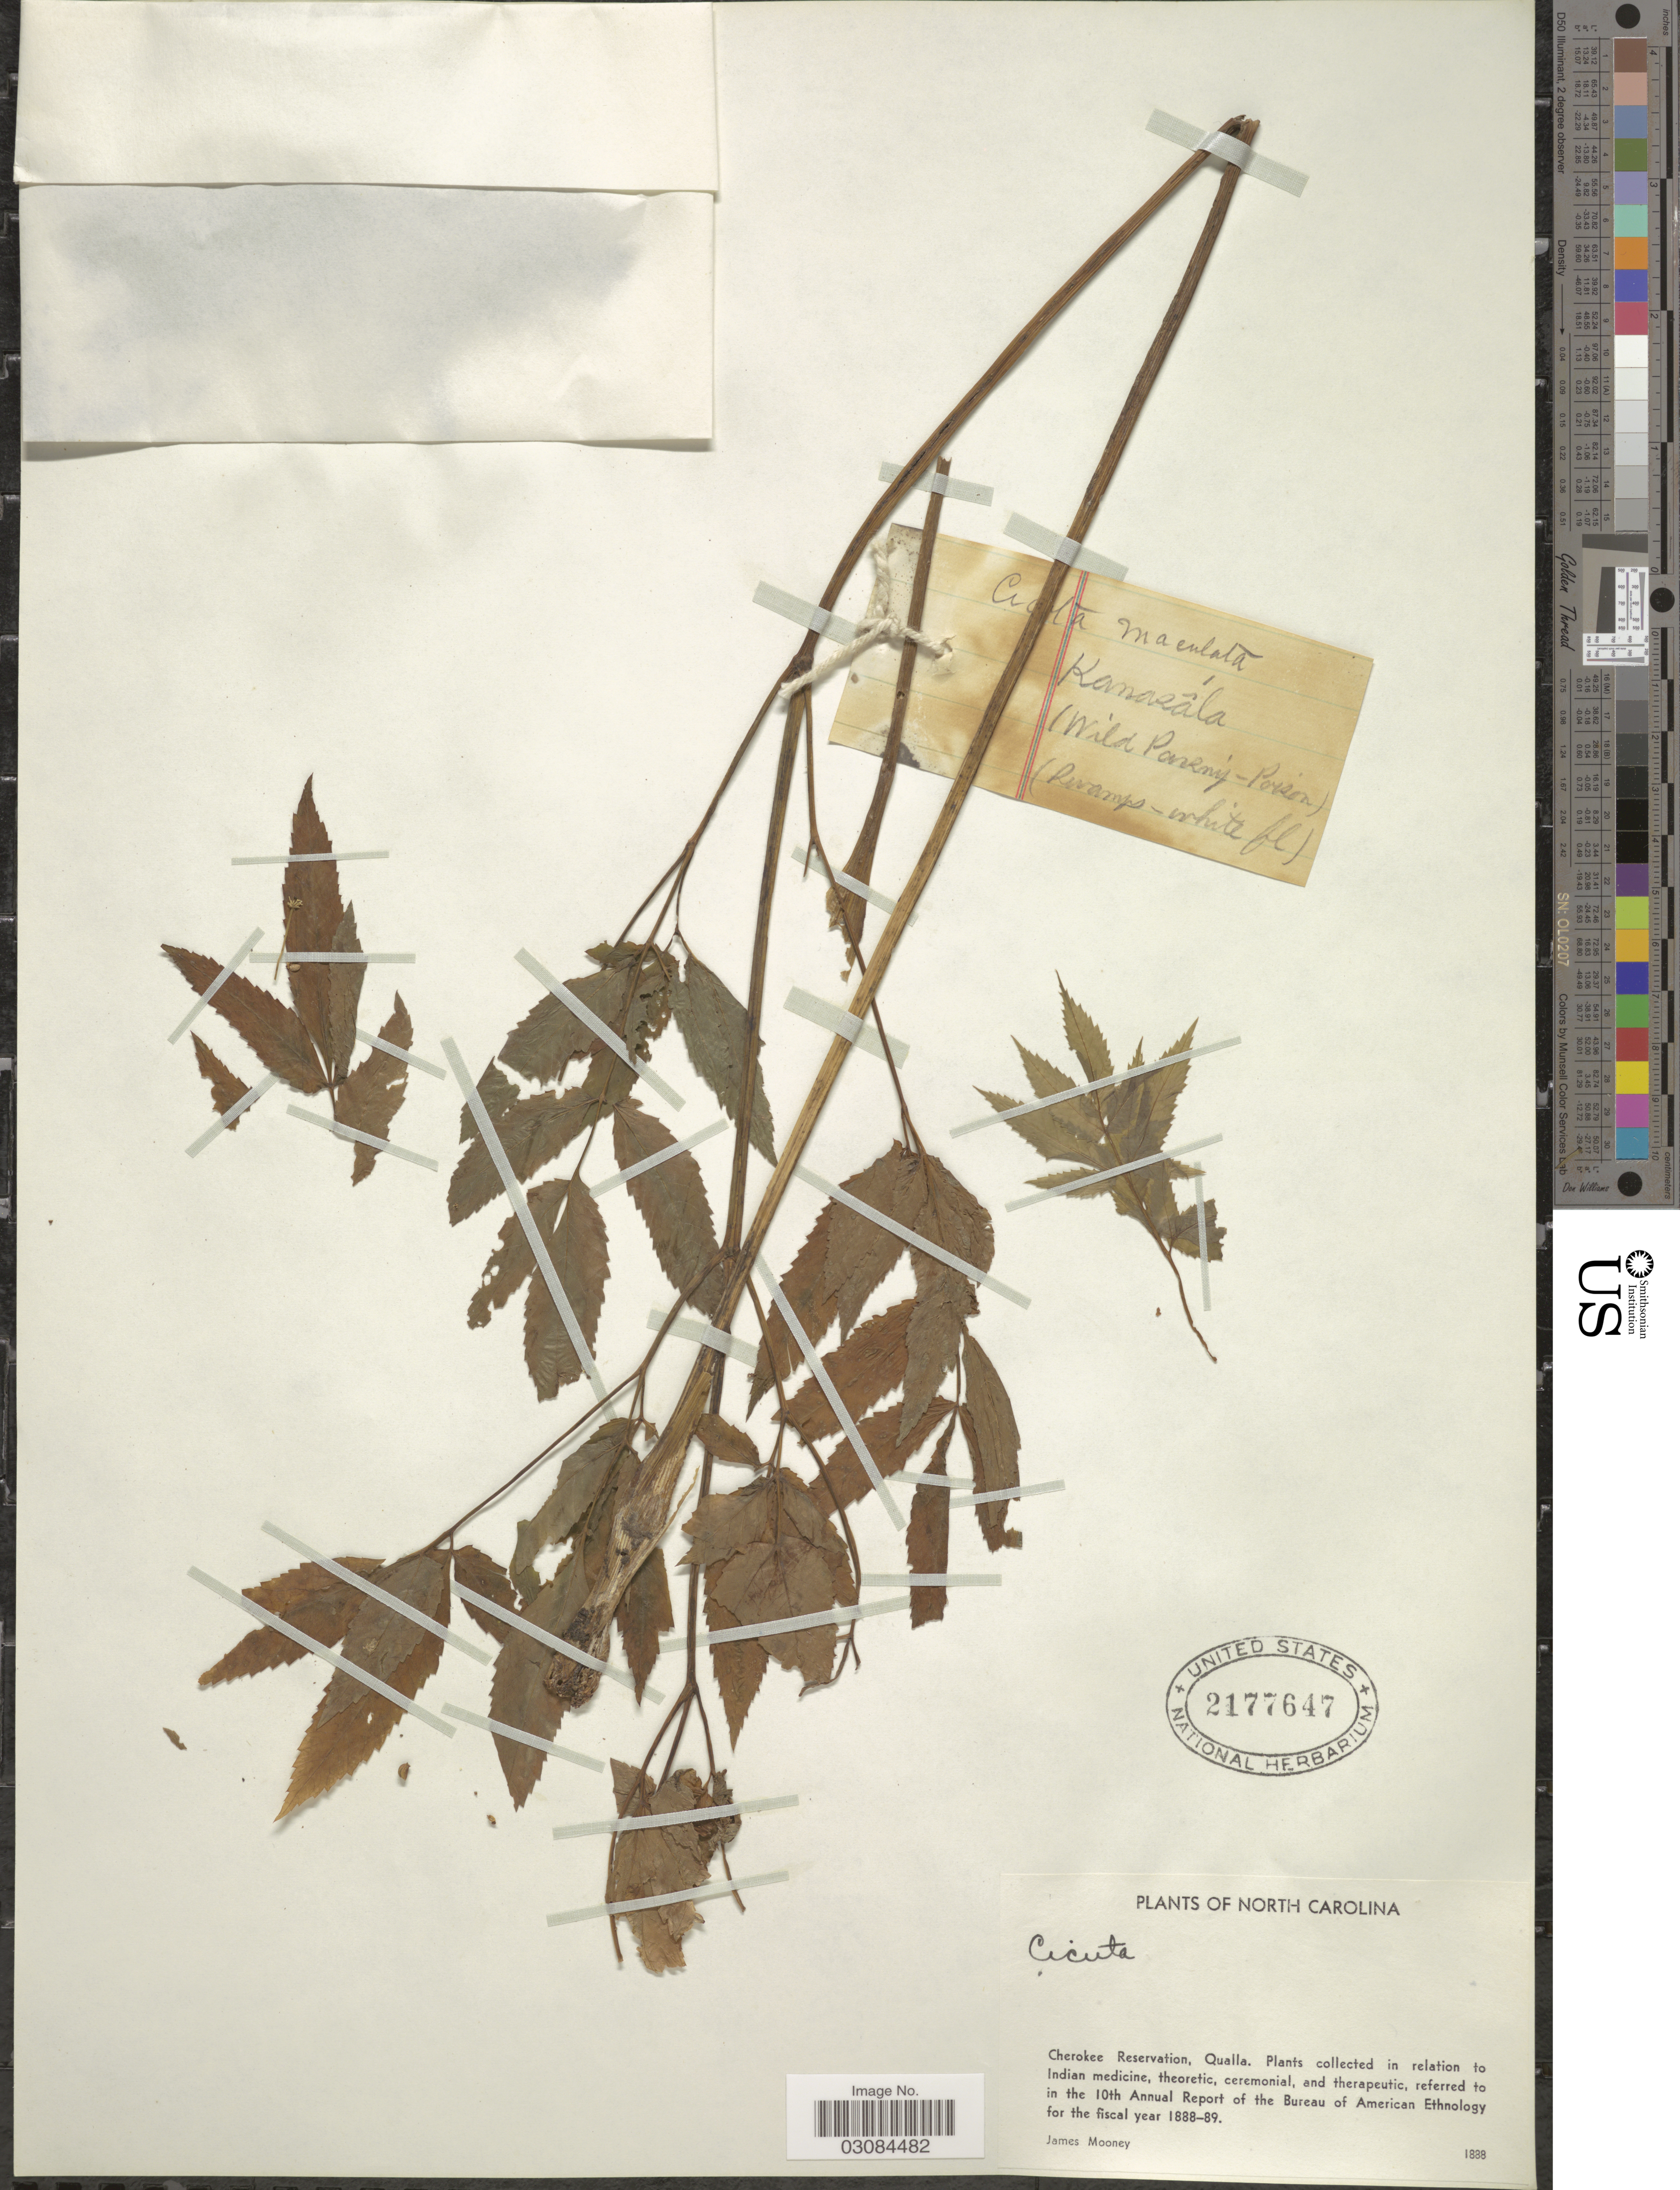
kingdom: Plantae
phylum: Tracheophyta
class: Magnoliopsida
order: Apiales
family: Apiaceae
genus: Cicuta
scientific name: Cicuta maculata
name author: L.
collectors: J. Mooney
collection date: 1888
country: United States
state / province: North Carolina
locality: Cherokee Reservation, Qualla.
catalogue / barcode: US 2177647